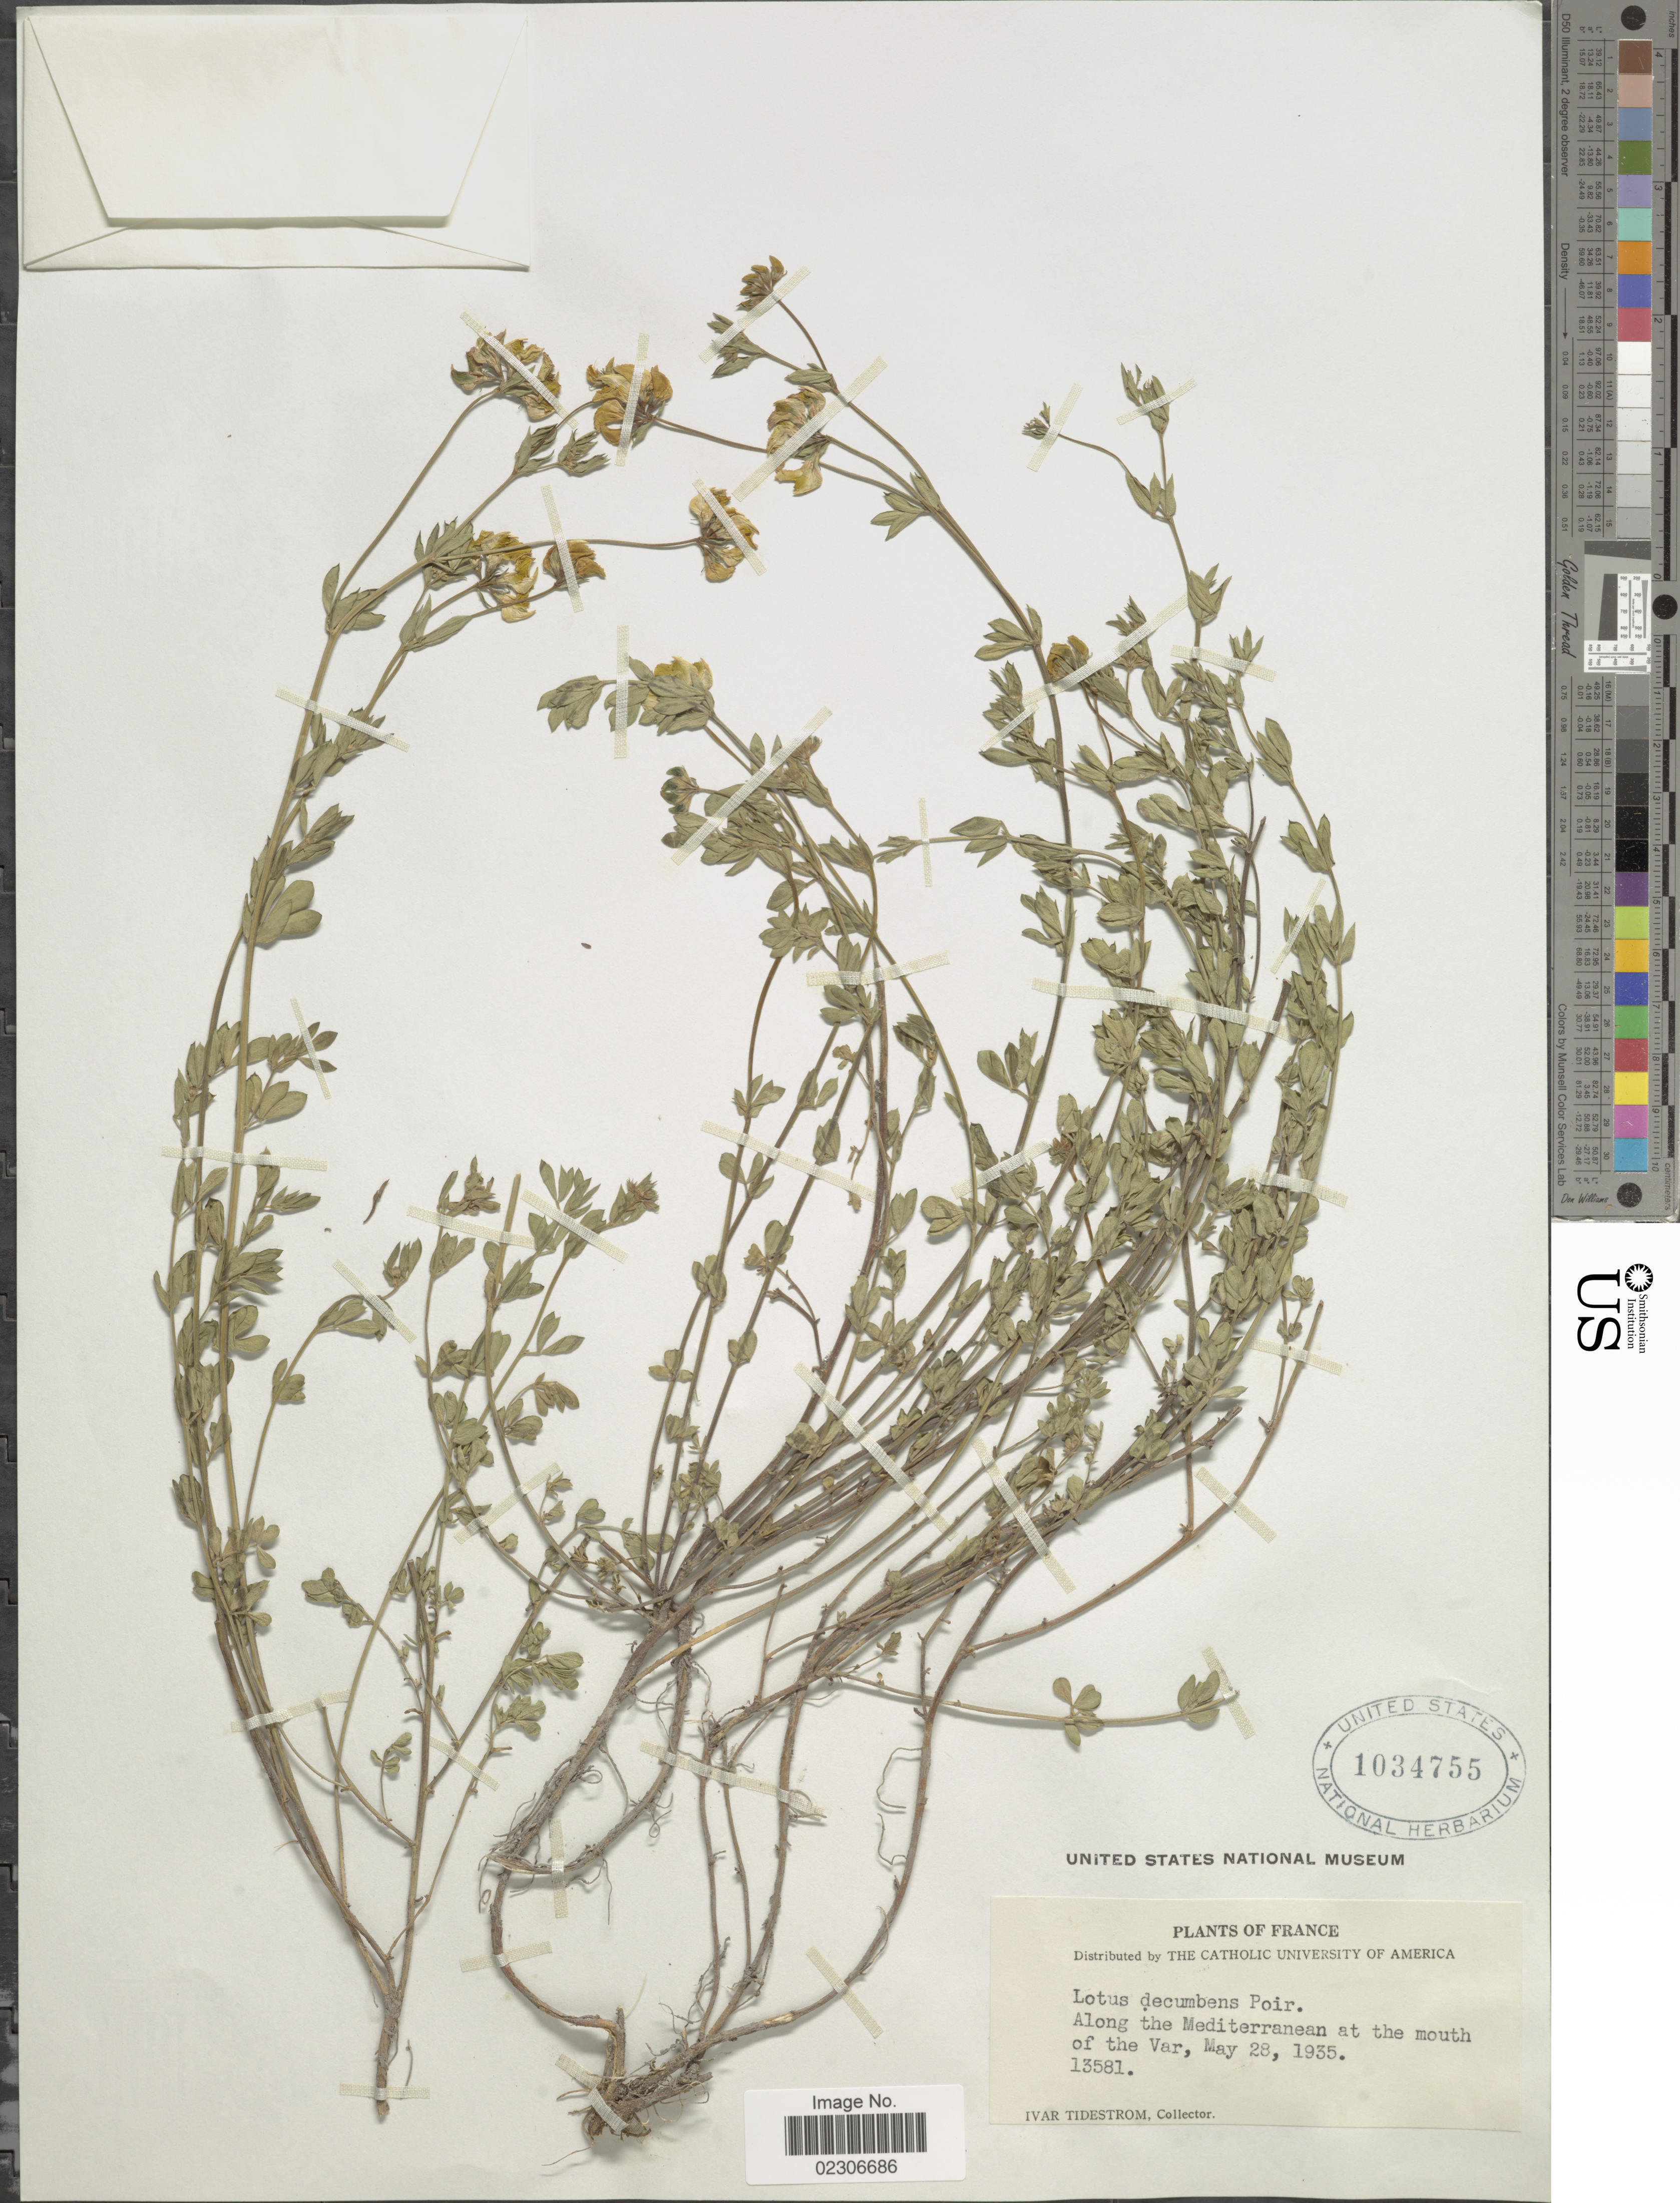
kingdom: Plantae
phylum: Tracheophyta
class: Magnoliopsida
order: Fabales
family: Fabaceae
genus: Lotus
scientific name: Lotus decumbens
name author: Poir.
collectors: I. F. Tidestrom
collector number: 13581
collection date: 1935-05-28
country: France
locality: Along the Mediterranean at the mouth of the Var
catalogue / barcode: US 1034755